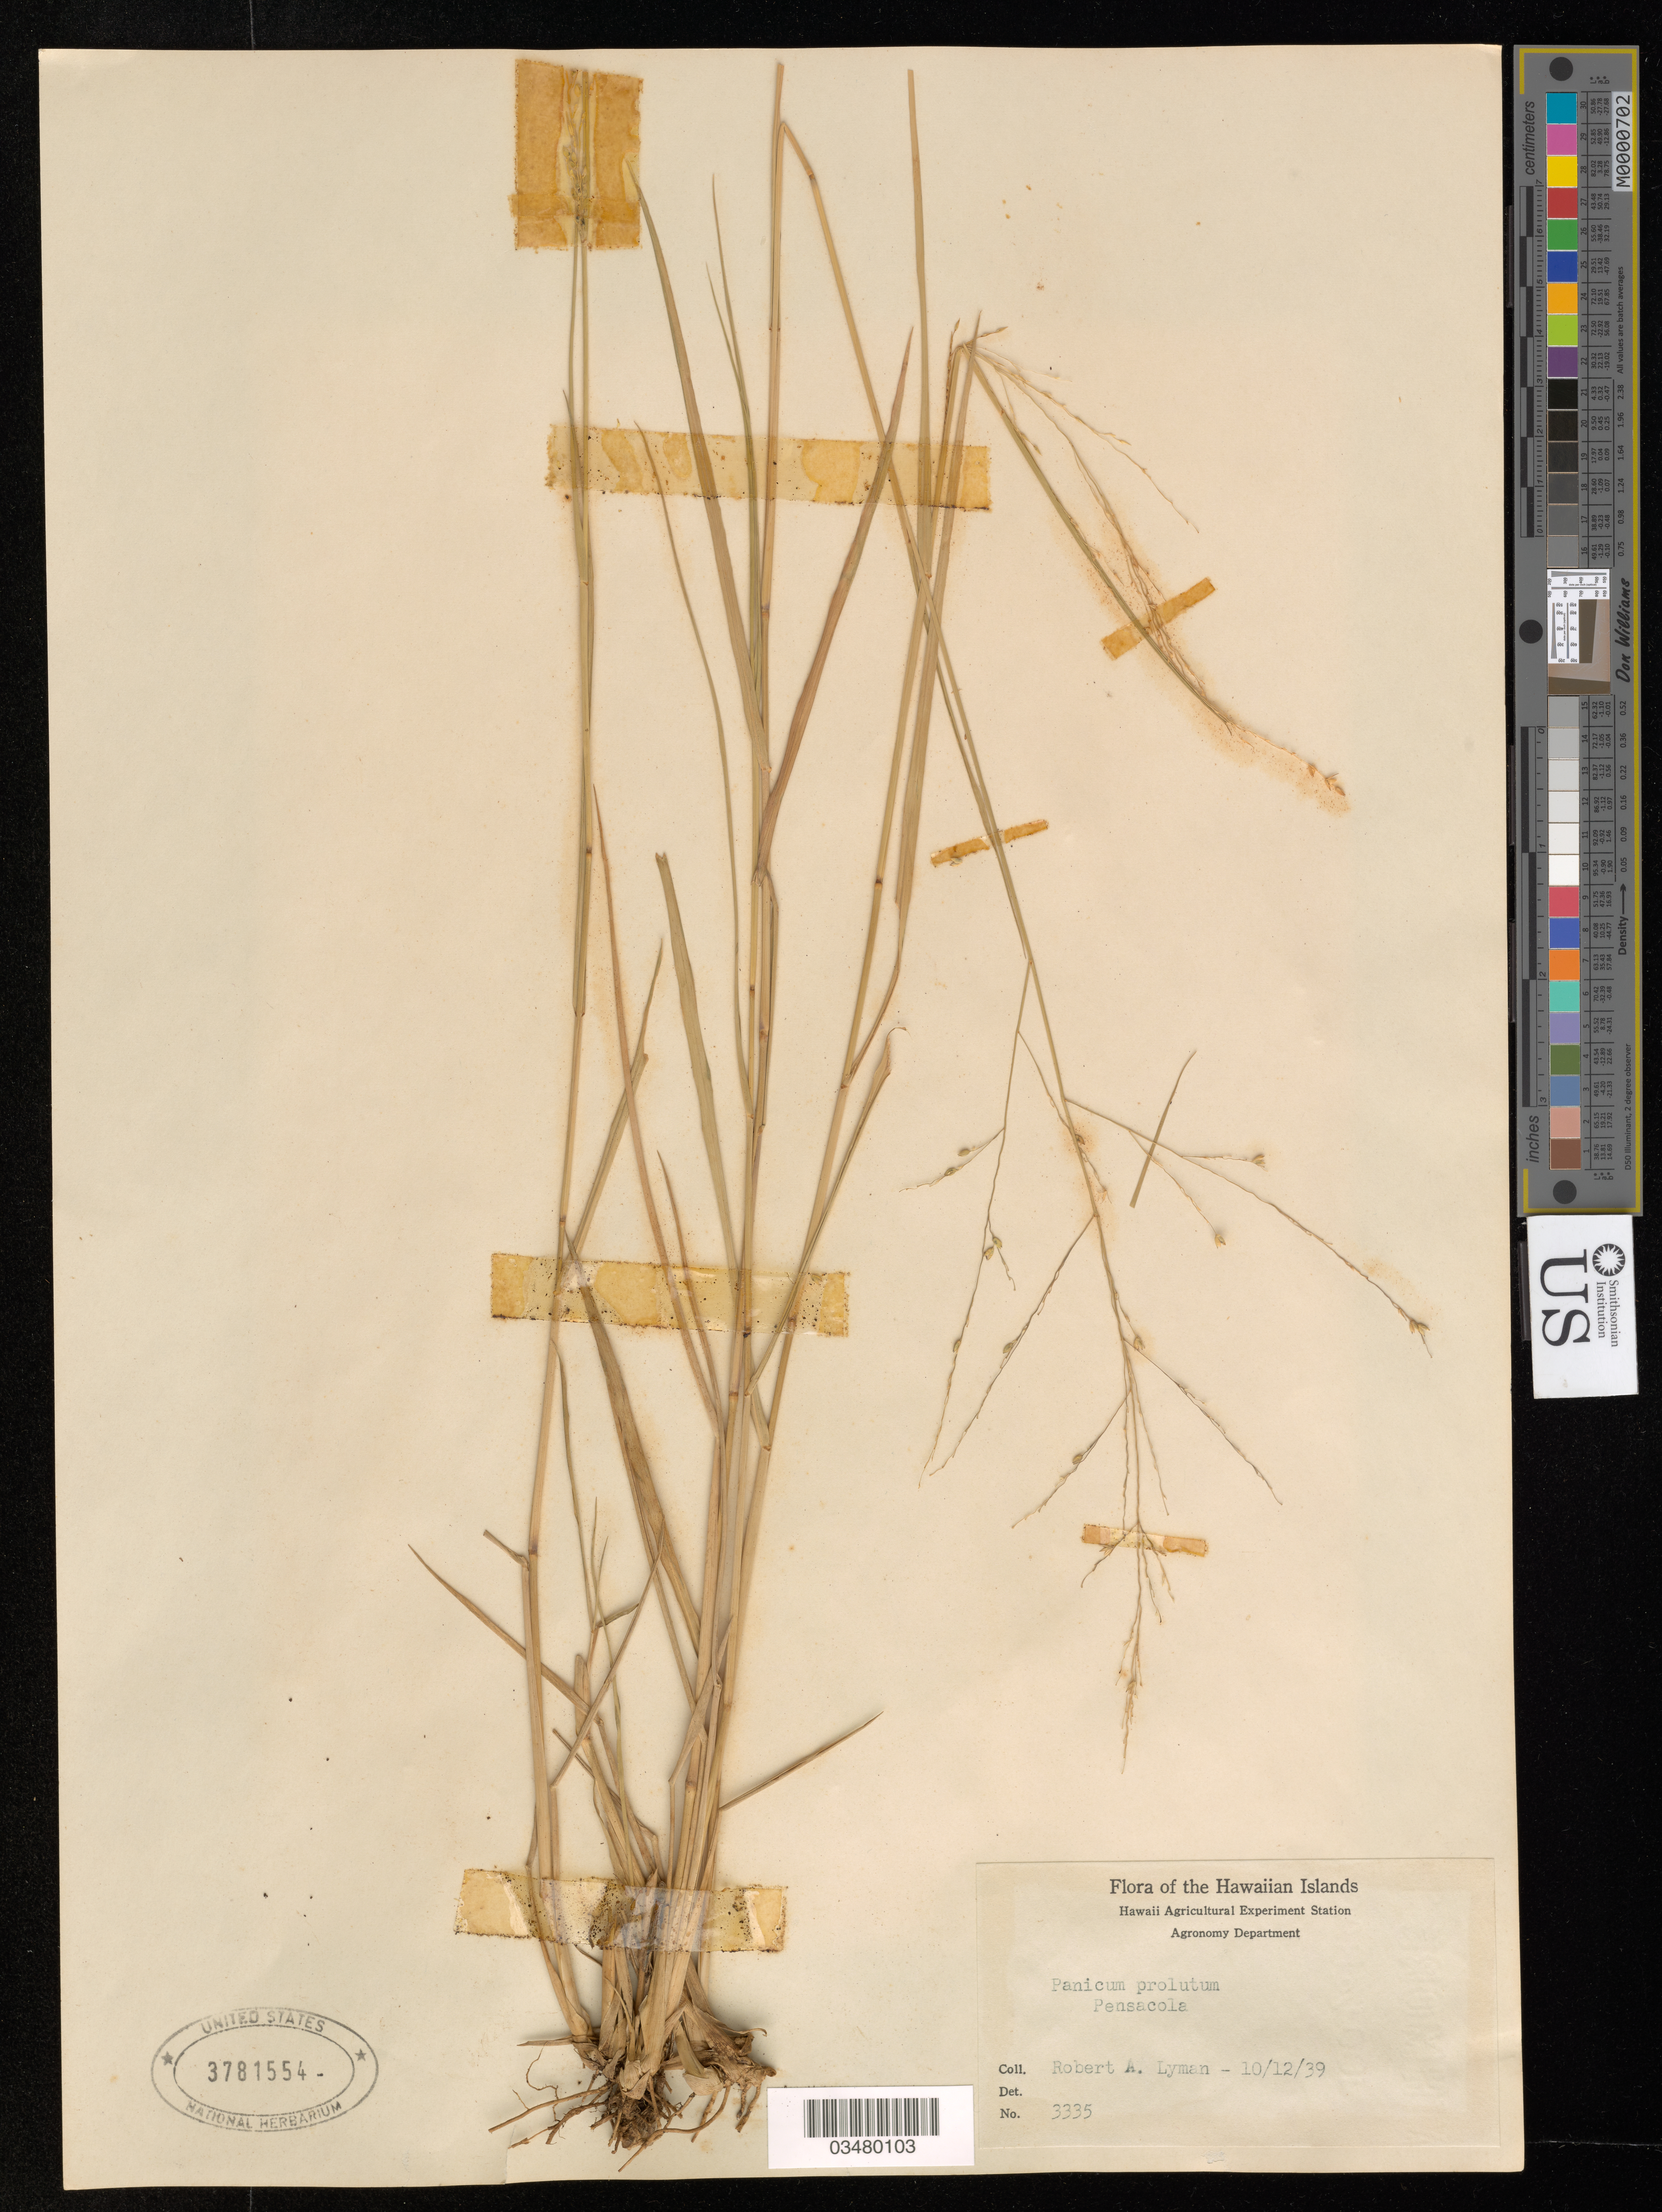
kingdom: Plantae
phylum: Tracheophyta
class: Liliopsida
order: Poales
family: Poaceae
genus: Panicum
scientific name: Panicum prolutum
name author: F. Muell.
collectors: R. Lyman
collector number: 3335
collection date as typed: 10/12/39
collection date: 1939-10-12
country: United States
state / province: Hawaii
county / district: Honolulu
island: Oahu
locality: Pensacola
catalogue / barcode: US 3781554